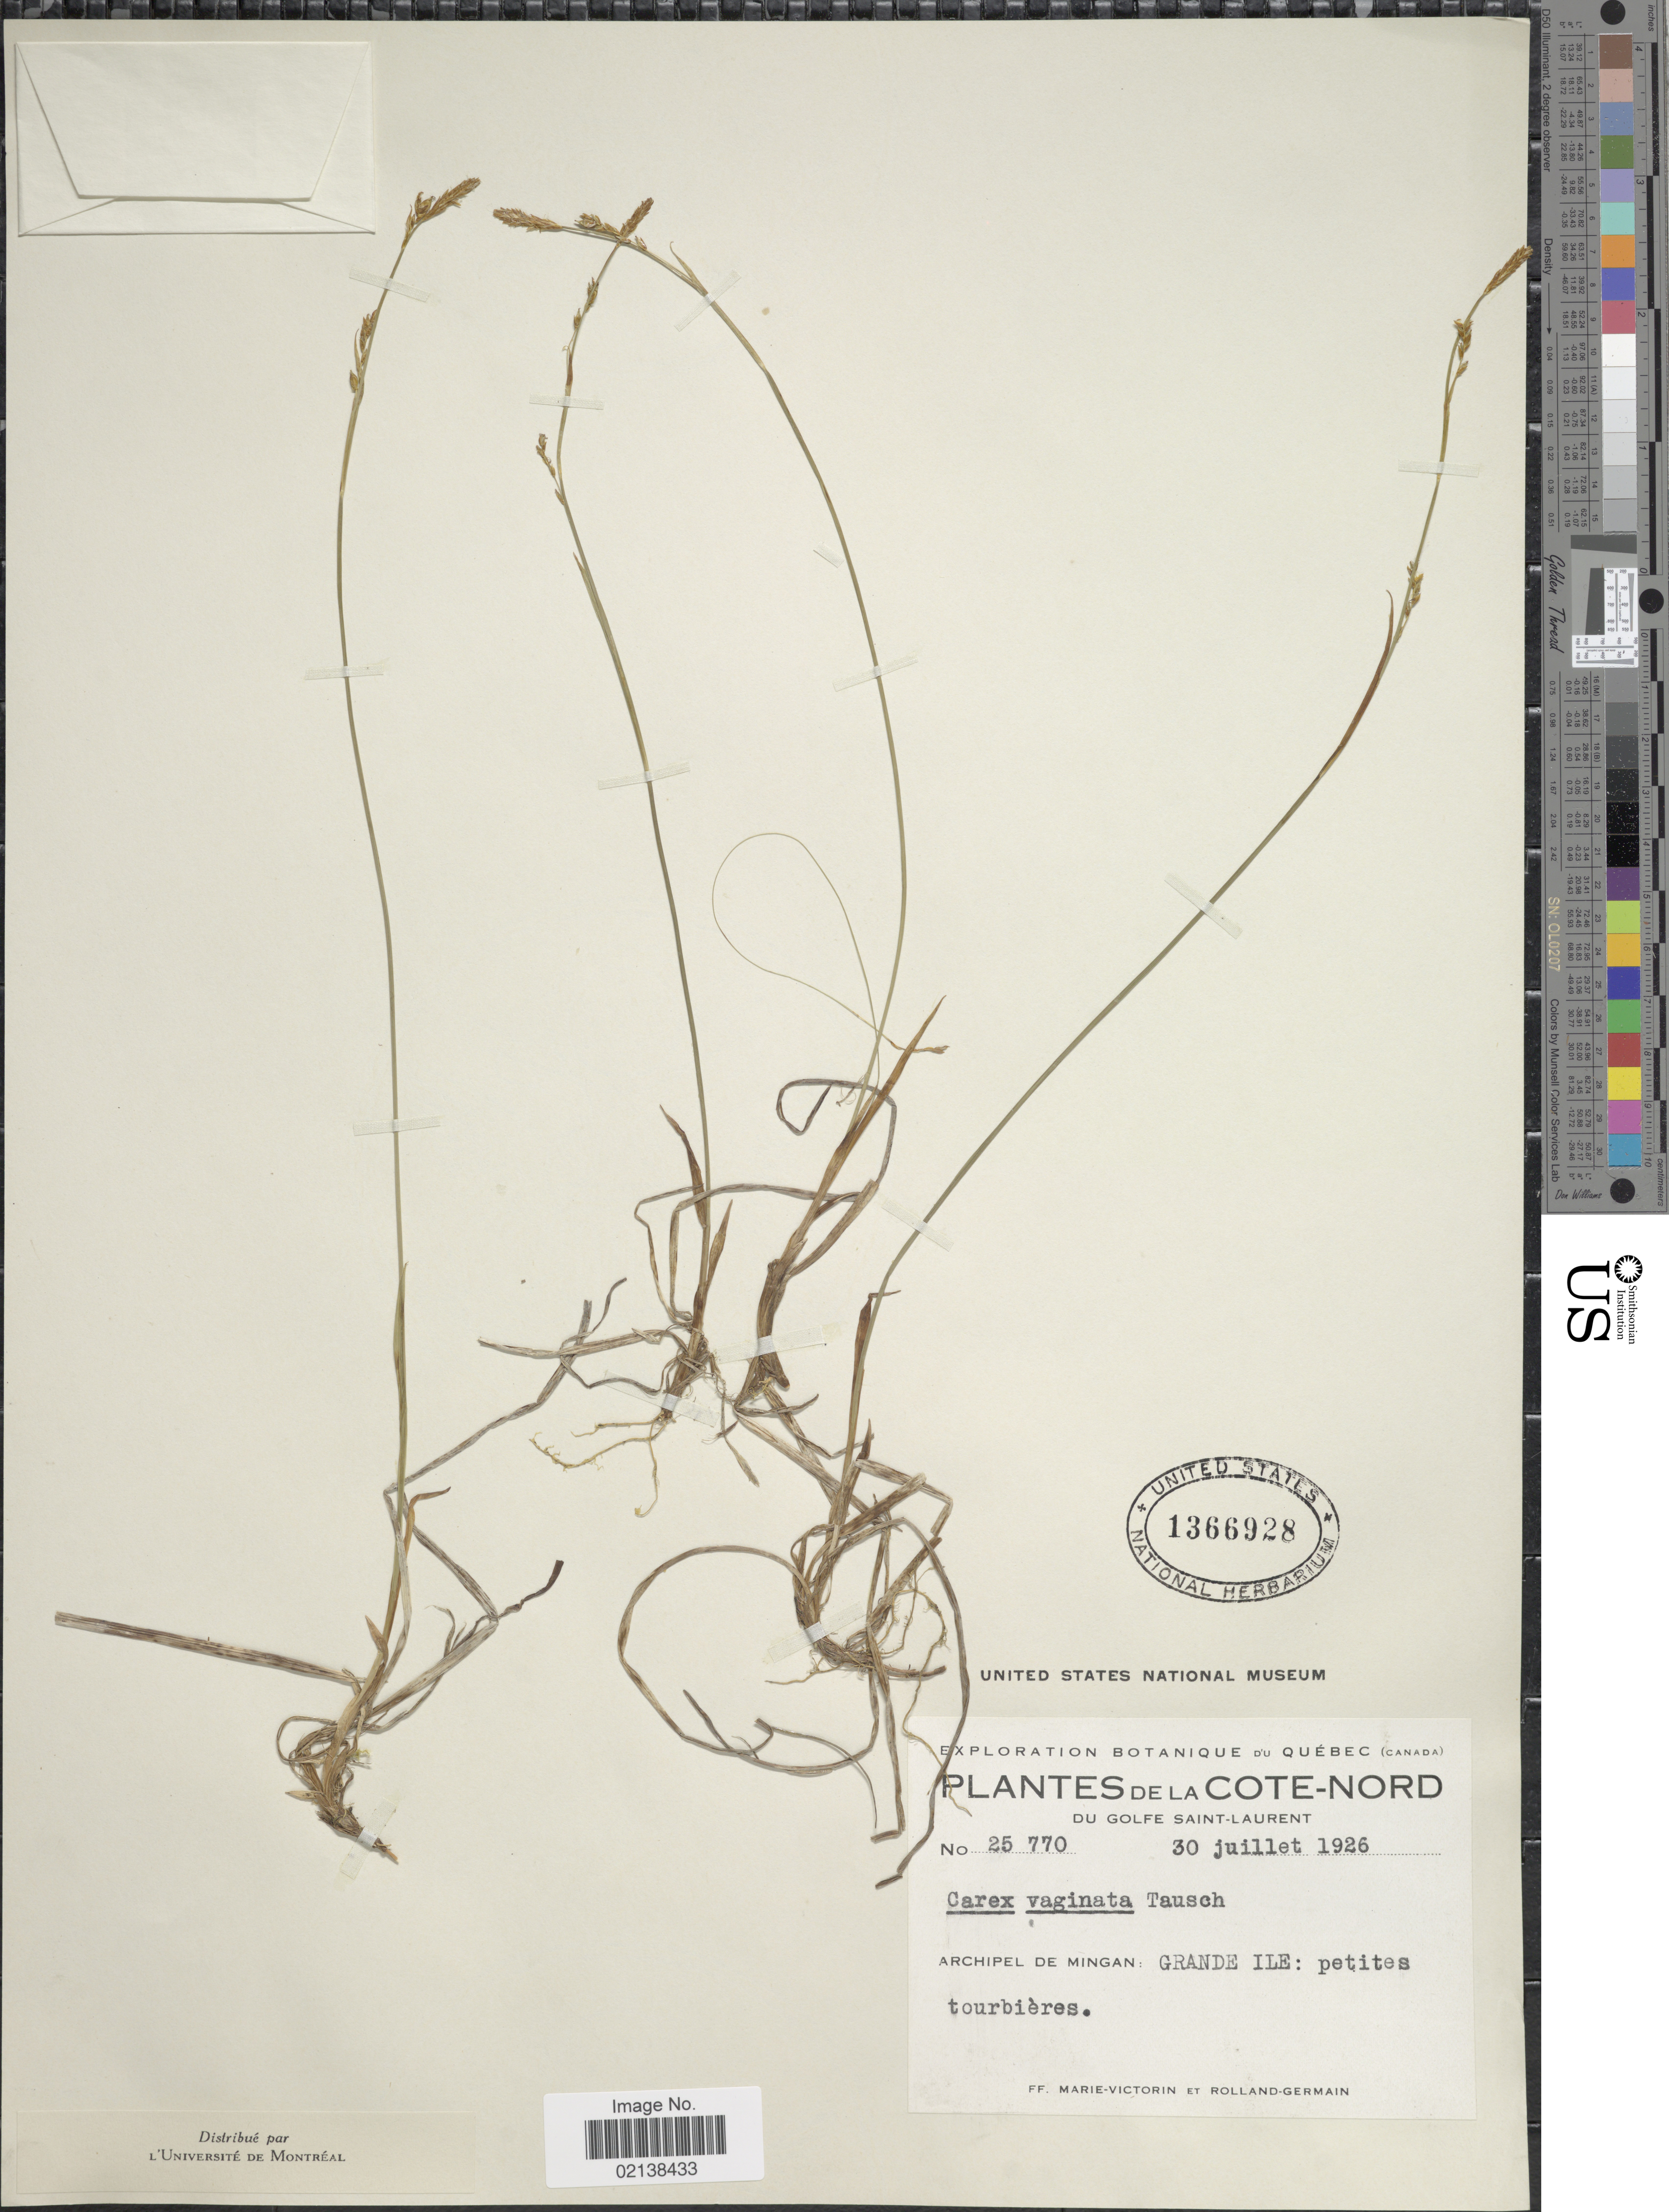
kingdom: Plantae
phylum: Tracheophyta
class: Liliopsida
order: Poales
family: Cyperaceae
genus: Carex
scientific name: Carex vaginata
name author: Tausch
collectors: F. Marie-Victorin & Rolland-Germain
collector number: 25770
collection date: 1926-07-30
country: Canada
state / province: Quebec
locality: Botanique du Quebec, Du Golfe Saint-Laurent, Archipel de Mingan: Grande Ile: petites tourbieres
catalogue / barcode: US 1366928